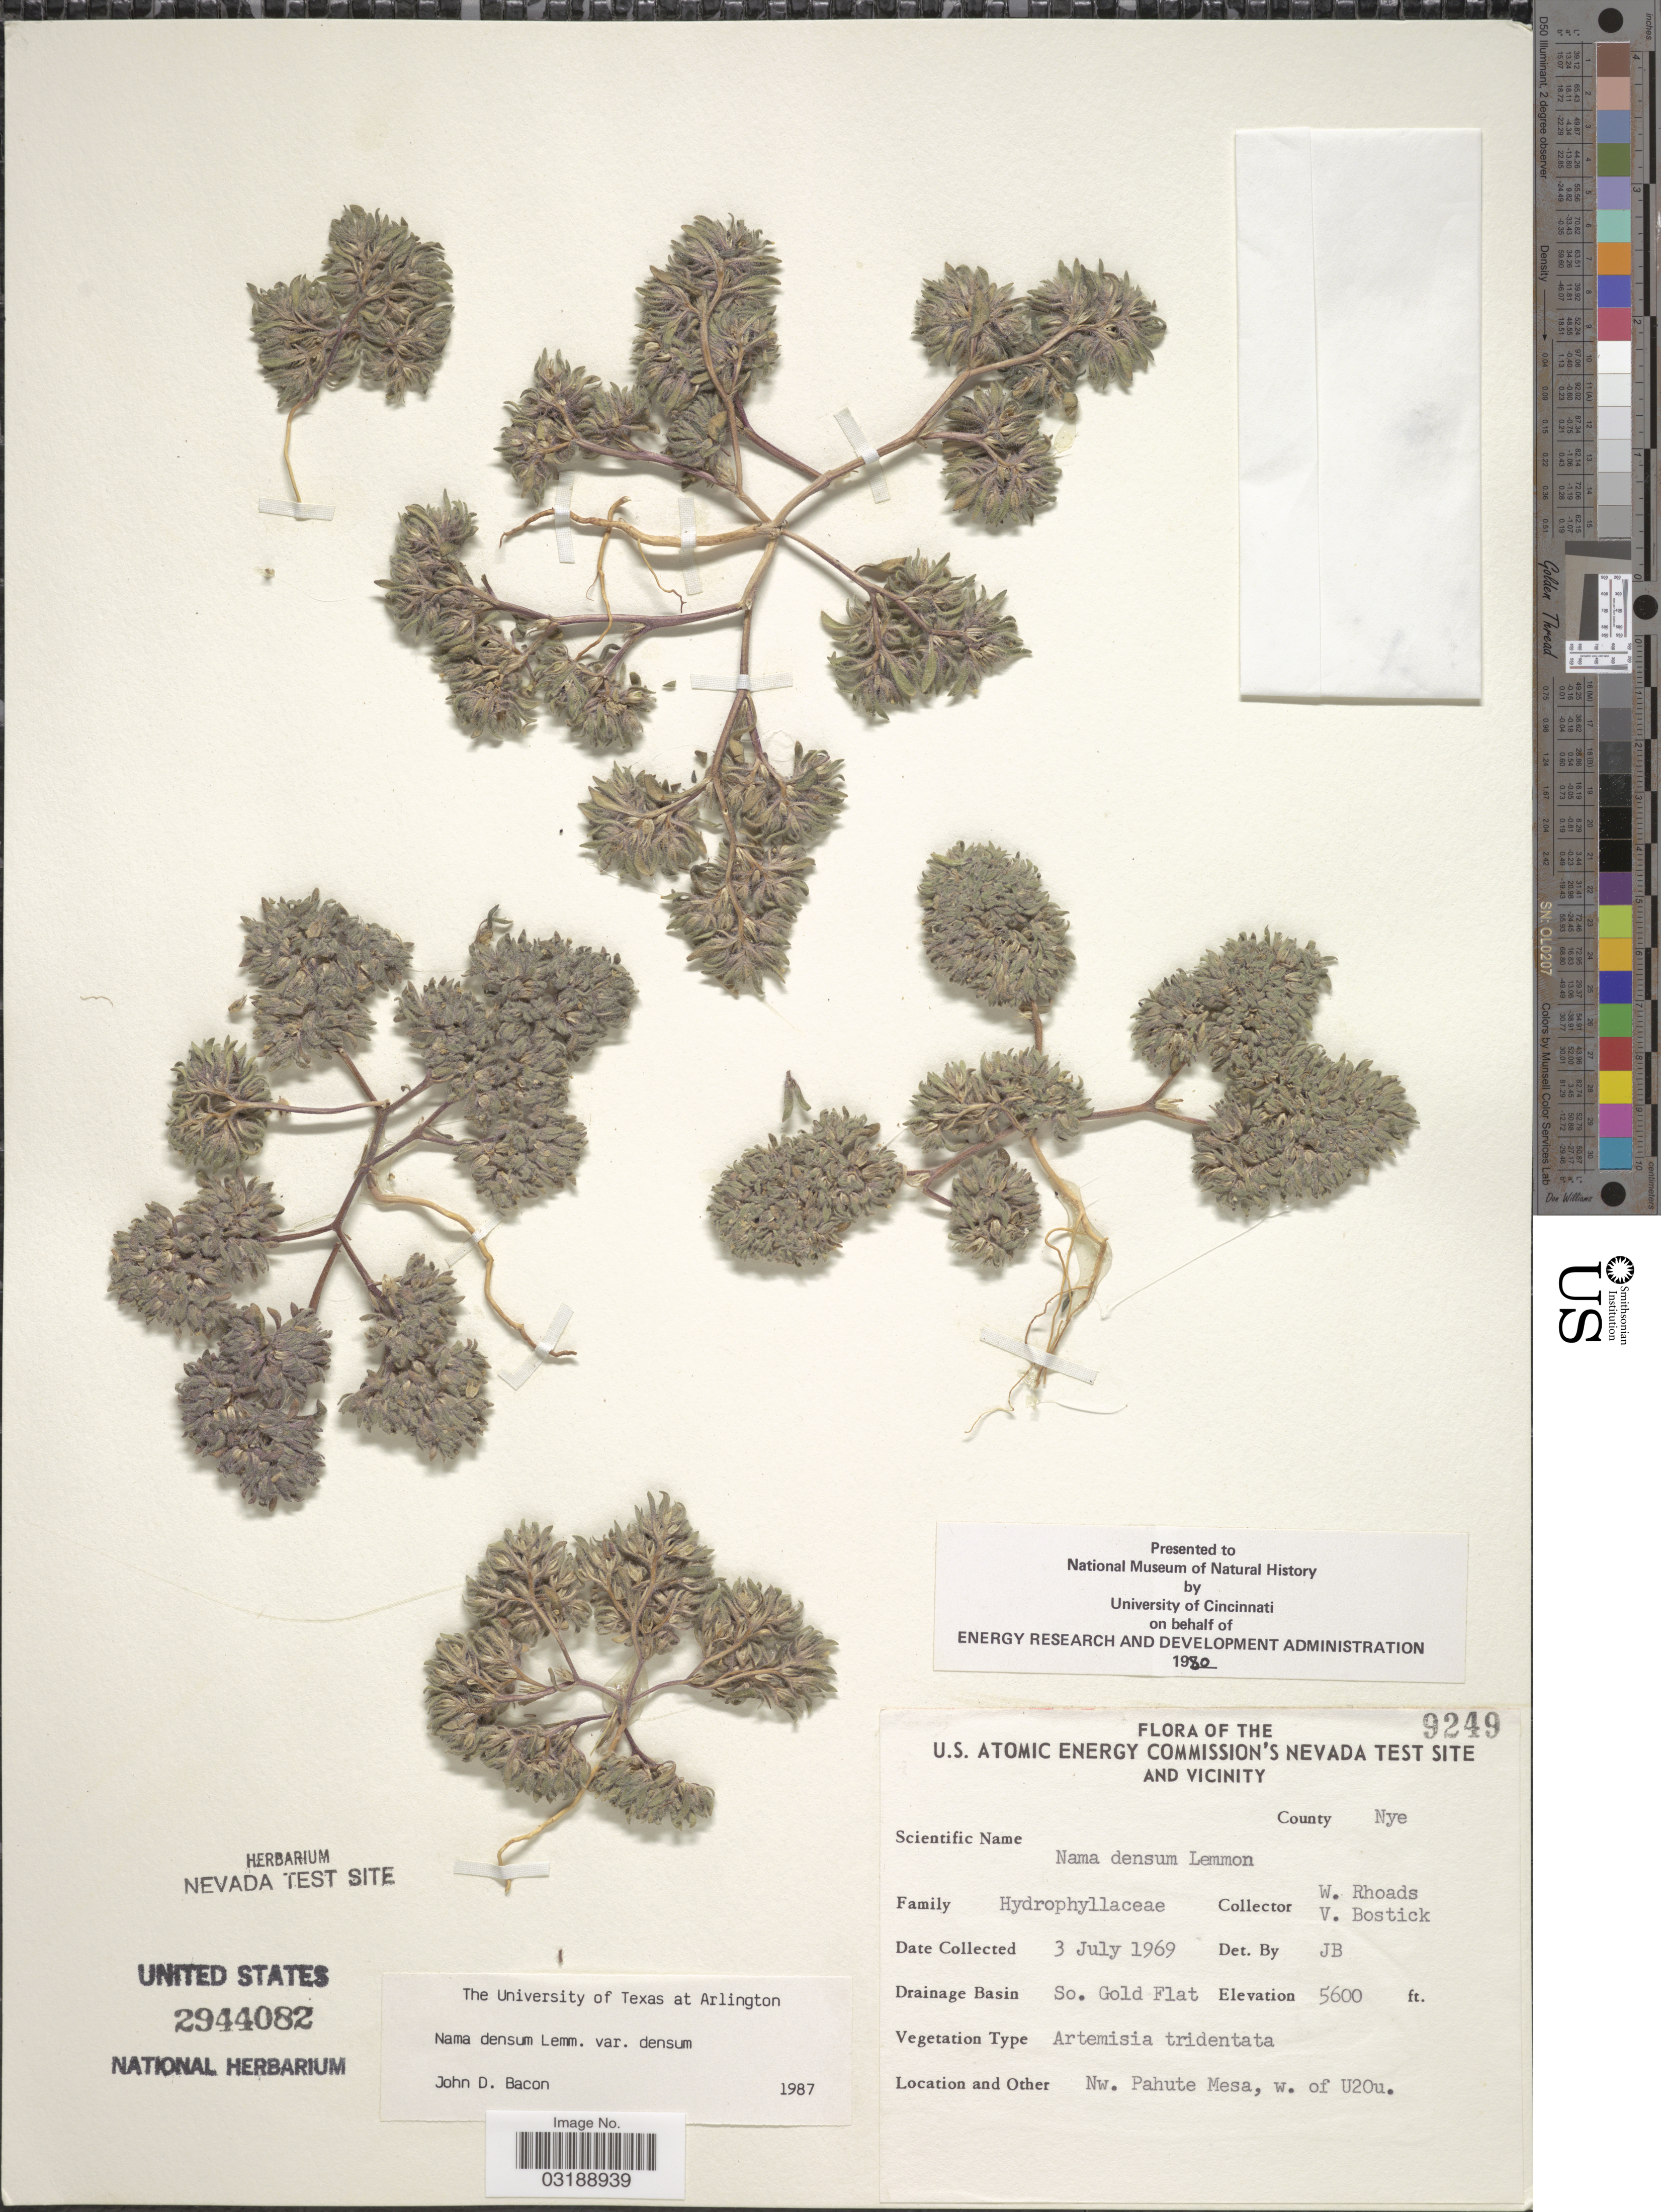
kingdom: Plantae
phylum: Tracheophyta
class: Magnoliopsida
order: Boraginales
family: Namaceae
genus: Nama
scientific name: Nama densa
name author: Lemmon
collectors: W. Rhoads & V. Bostick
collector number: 9249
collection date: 1969-07-03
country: United States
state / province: Nevada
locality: U.S. Atomic Energy Commission's Nevada Test Site and Vicinity, County Nye, Drainage Basin So. Gold Flat, Nw. Pahute Mesa, w. of U20u.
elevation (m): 1707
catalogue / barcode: US 2944082